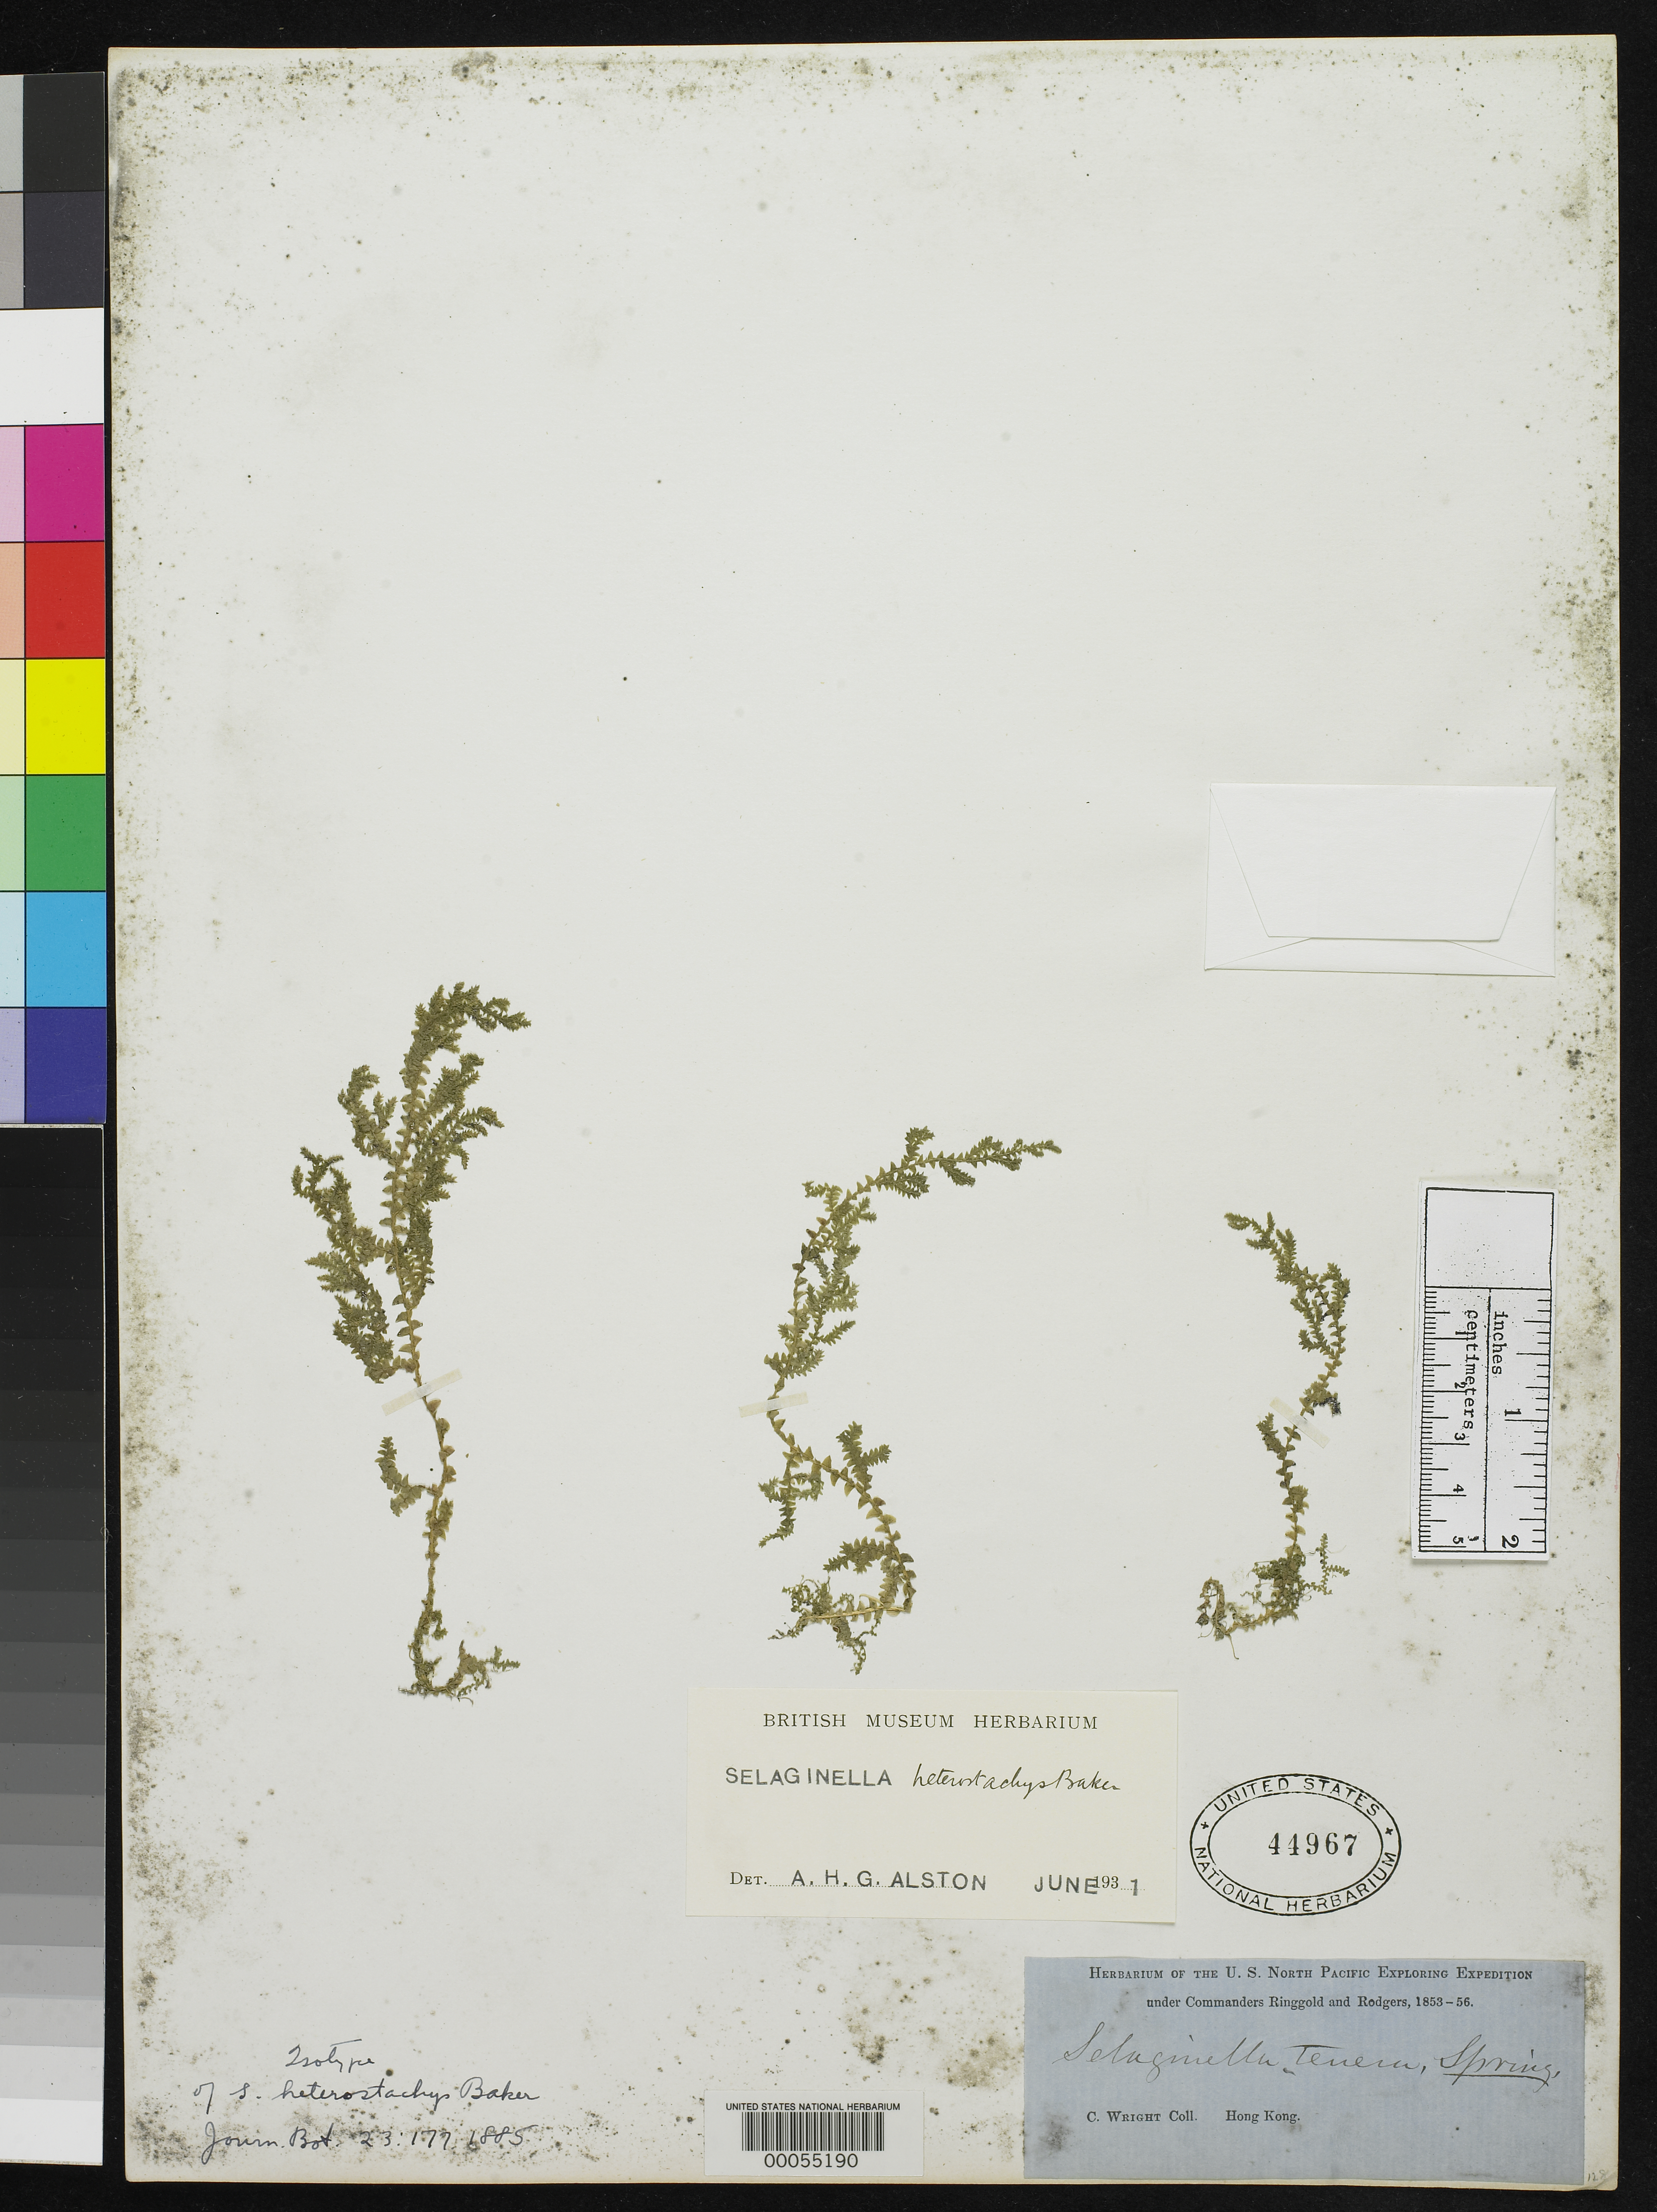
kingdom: Plantae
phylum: Tracheophyta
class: Lycopodiopsida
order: Selaginellales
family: Selaginellaceae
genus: Selaginella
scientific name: Selaginella heterostachys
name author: Baker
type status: Type Collection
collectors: C. Wright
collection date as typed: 1853 to -- --- 1856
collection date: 1853/1856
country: China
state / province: Hong Kong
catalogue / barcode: US 44967